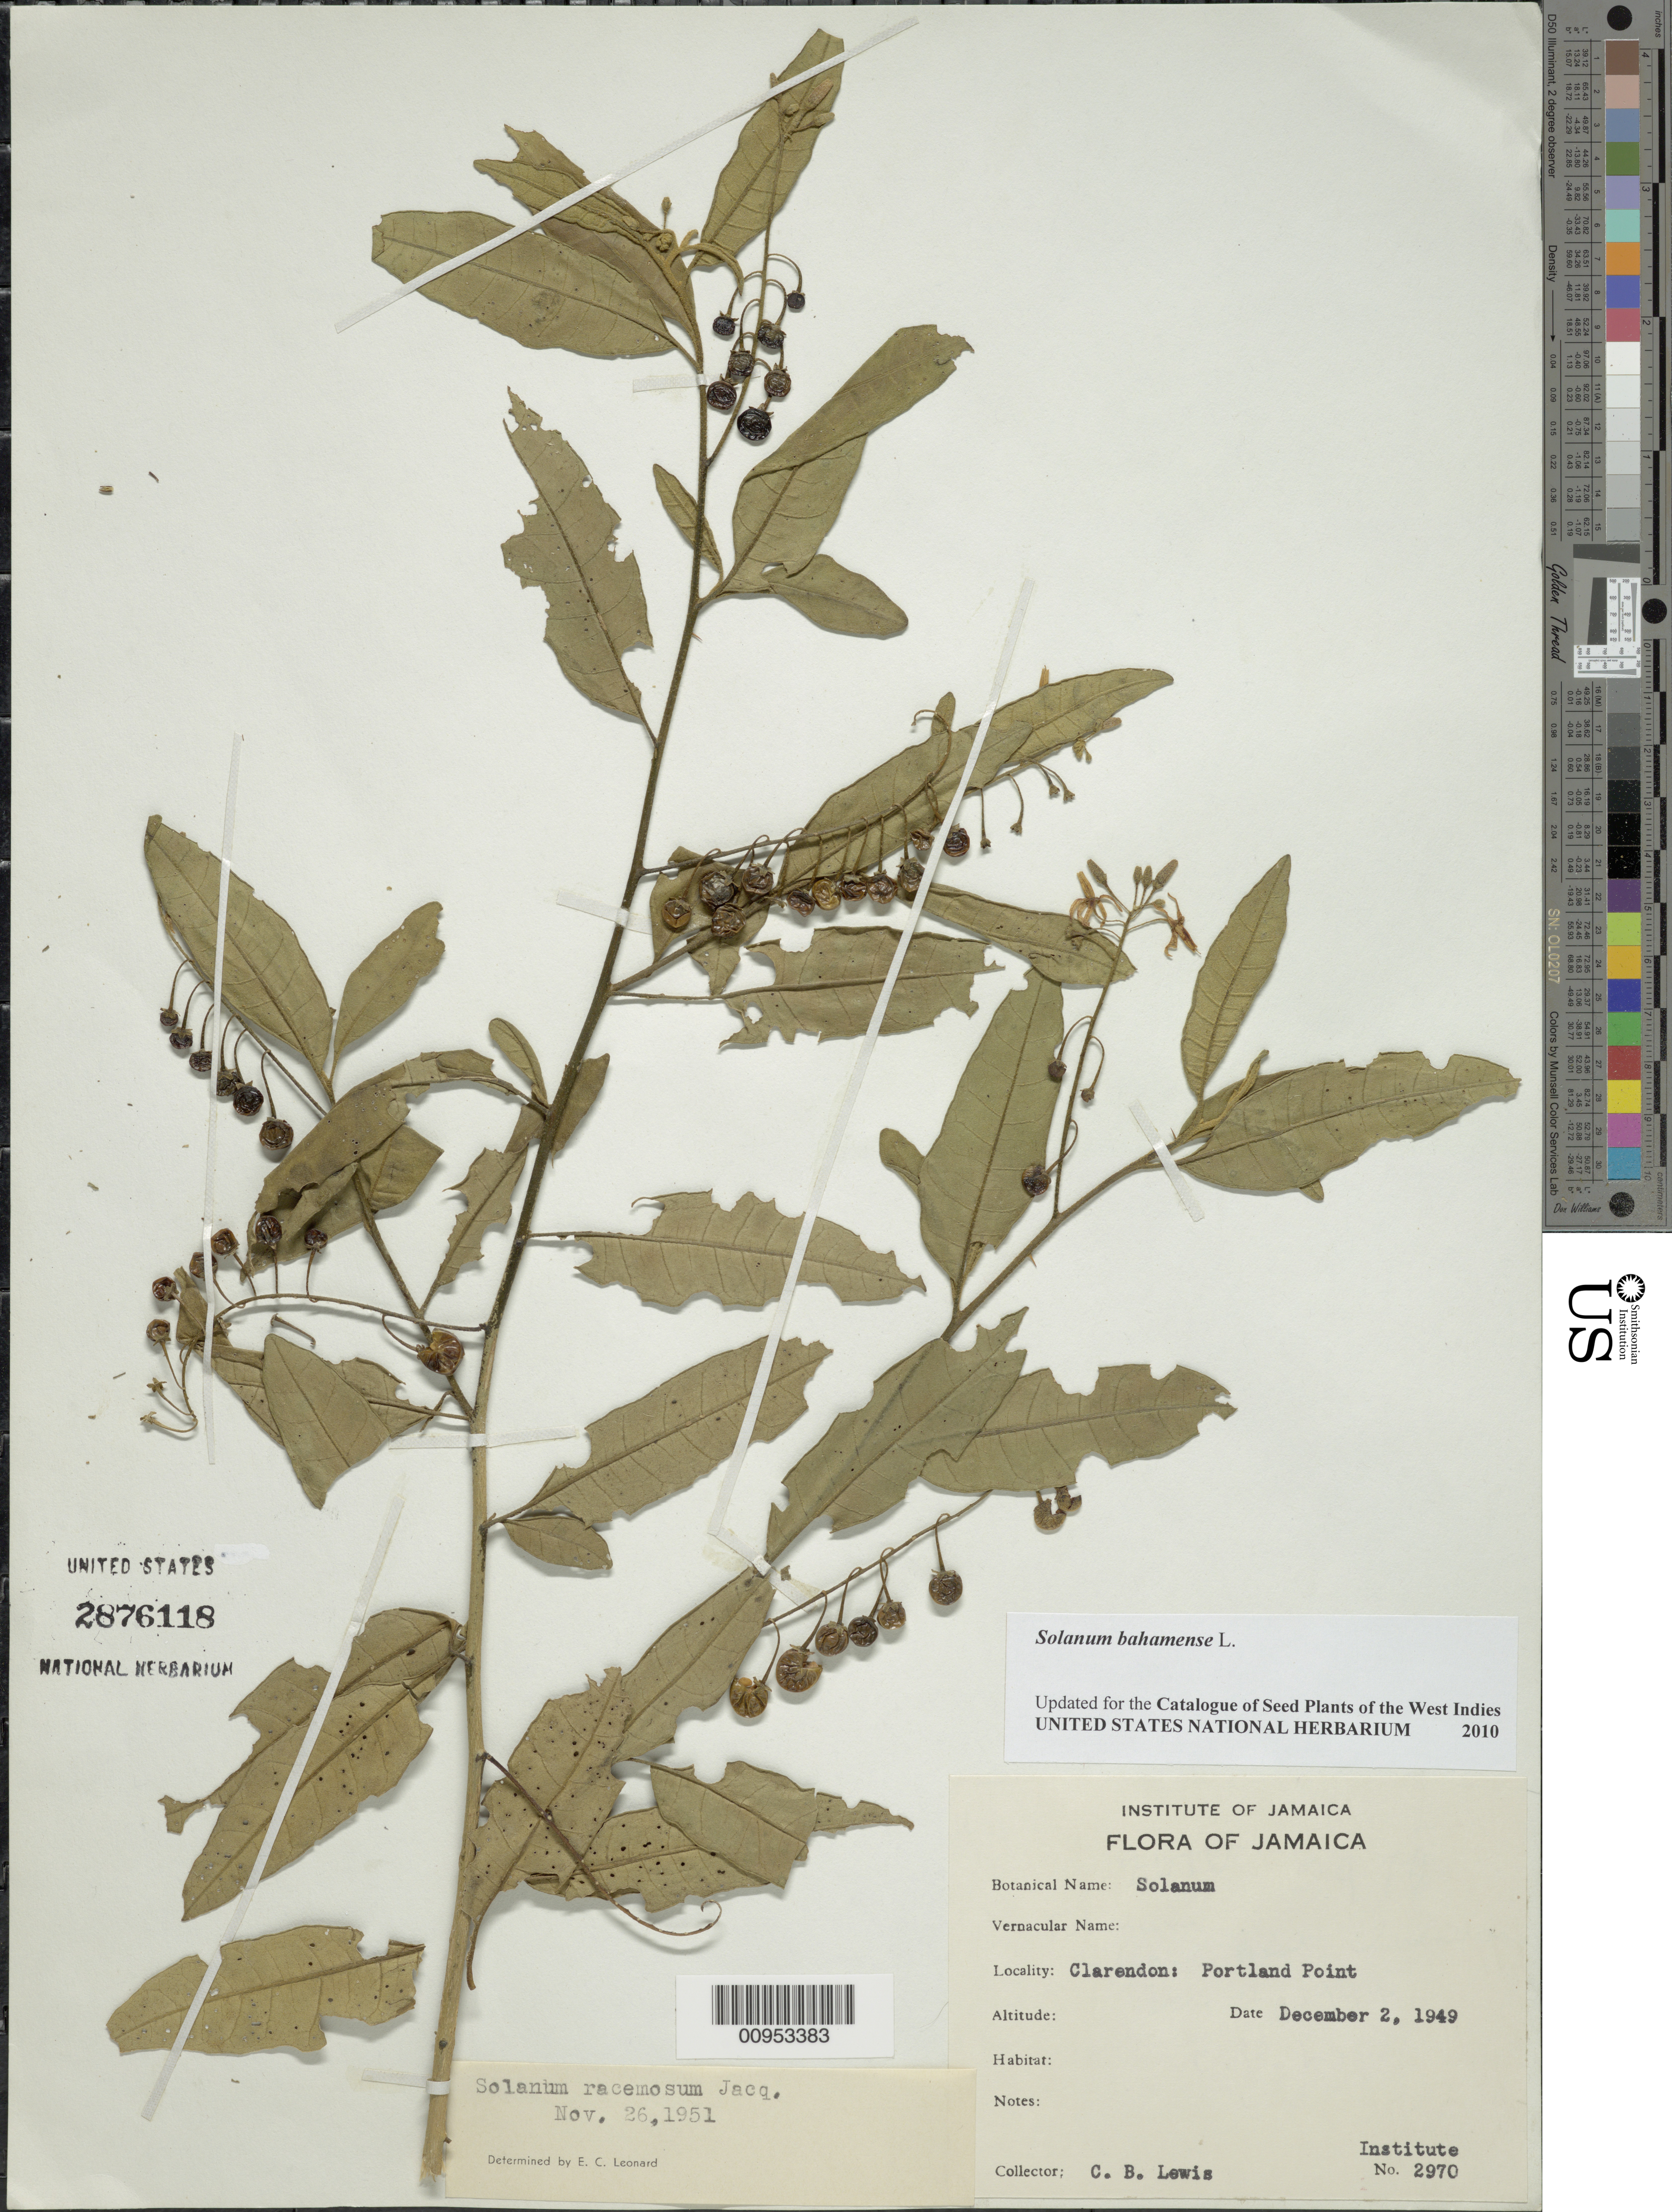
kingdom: Plantae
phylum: Tracheophyta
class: Magnoliopsida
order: Solanales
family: Solanaceae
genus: Solanum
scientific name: Solanum bahamense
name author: L.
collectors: C. B. Lewis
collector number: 2970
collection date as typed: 02 Dec 1949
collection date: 1949-12-02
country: Jamaica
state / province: Clarendon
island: Jamaica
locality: Portland Point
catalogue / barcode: US 2876118